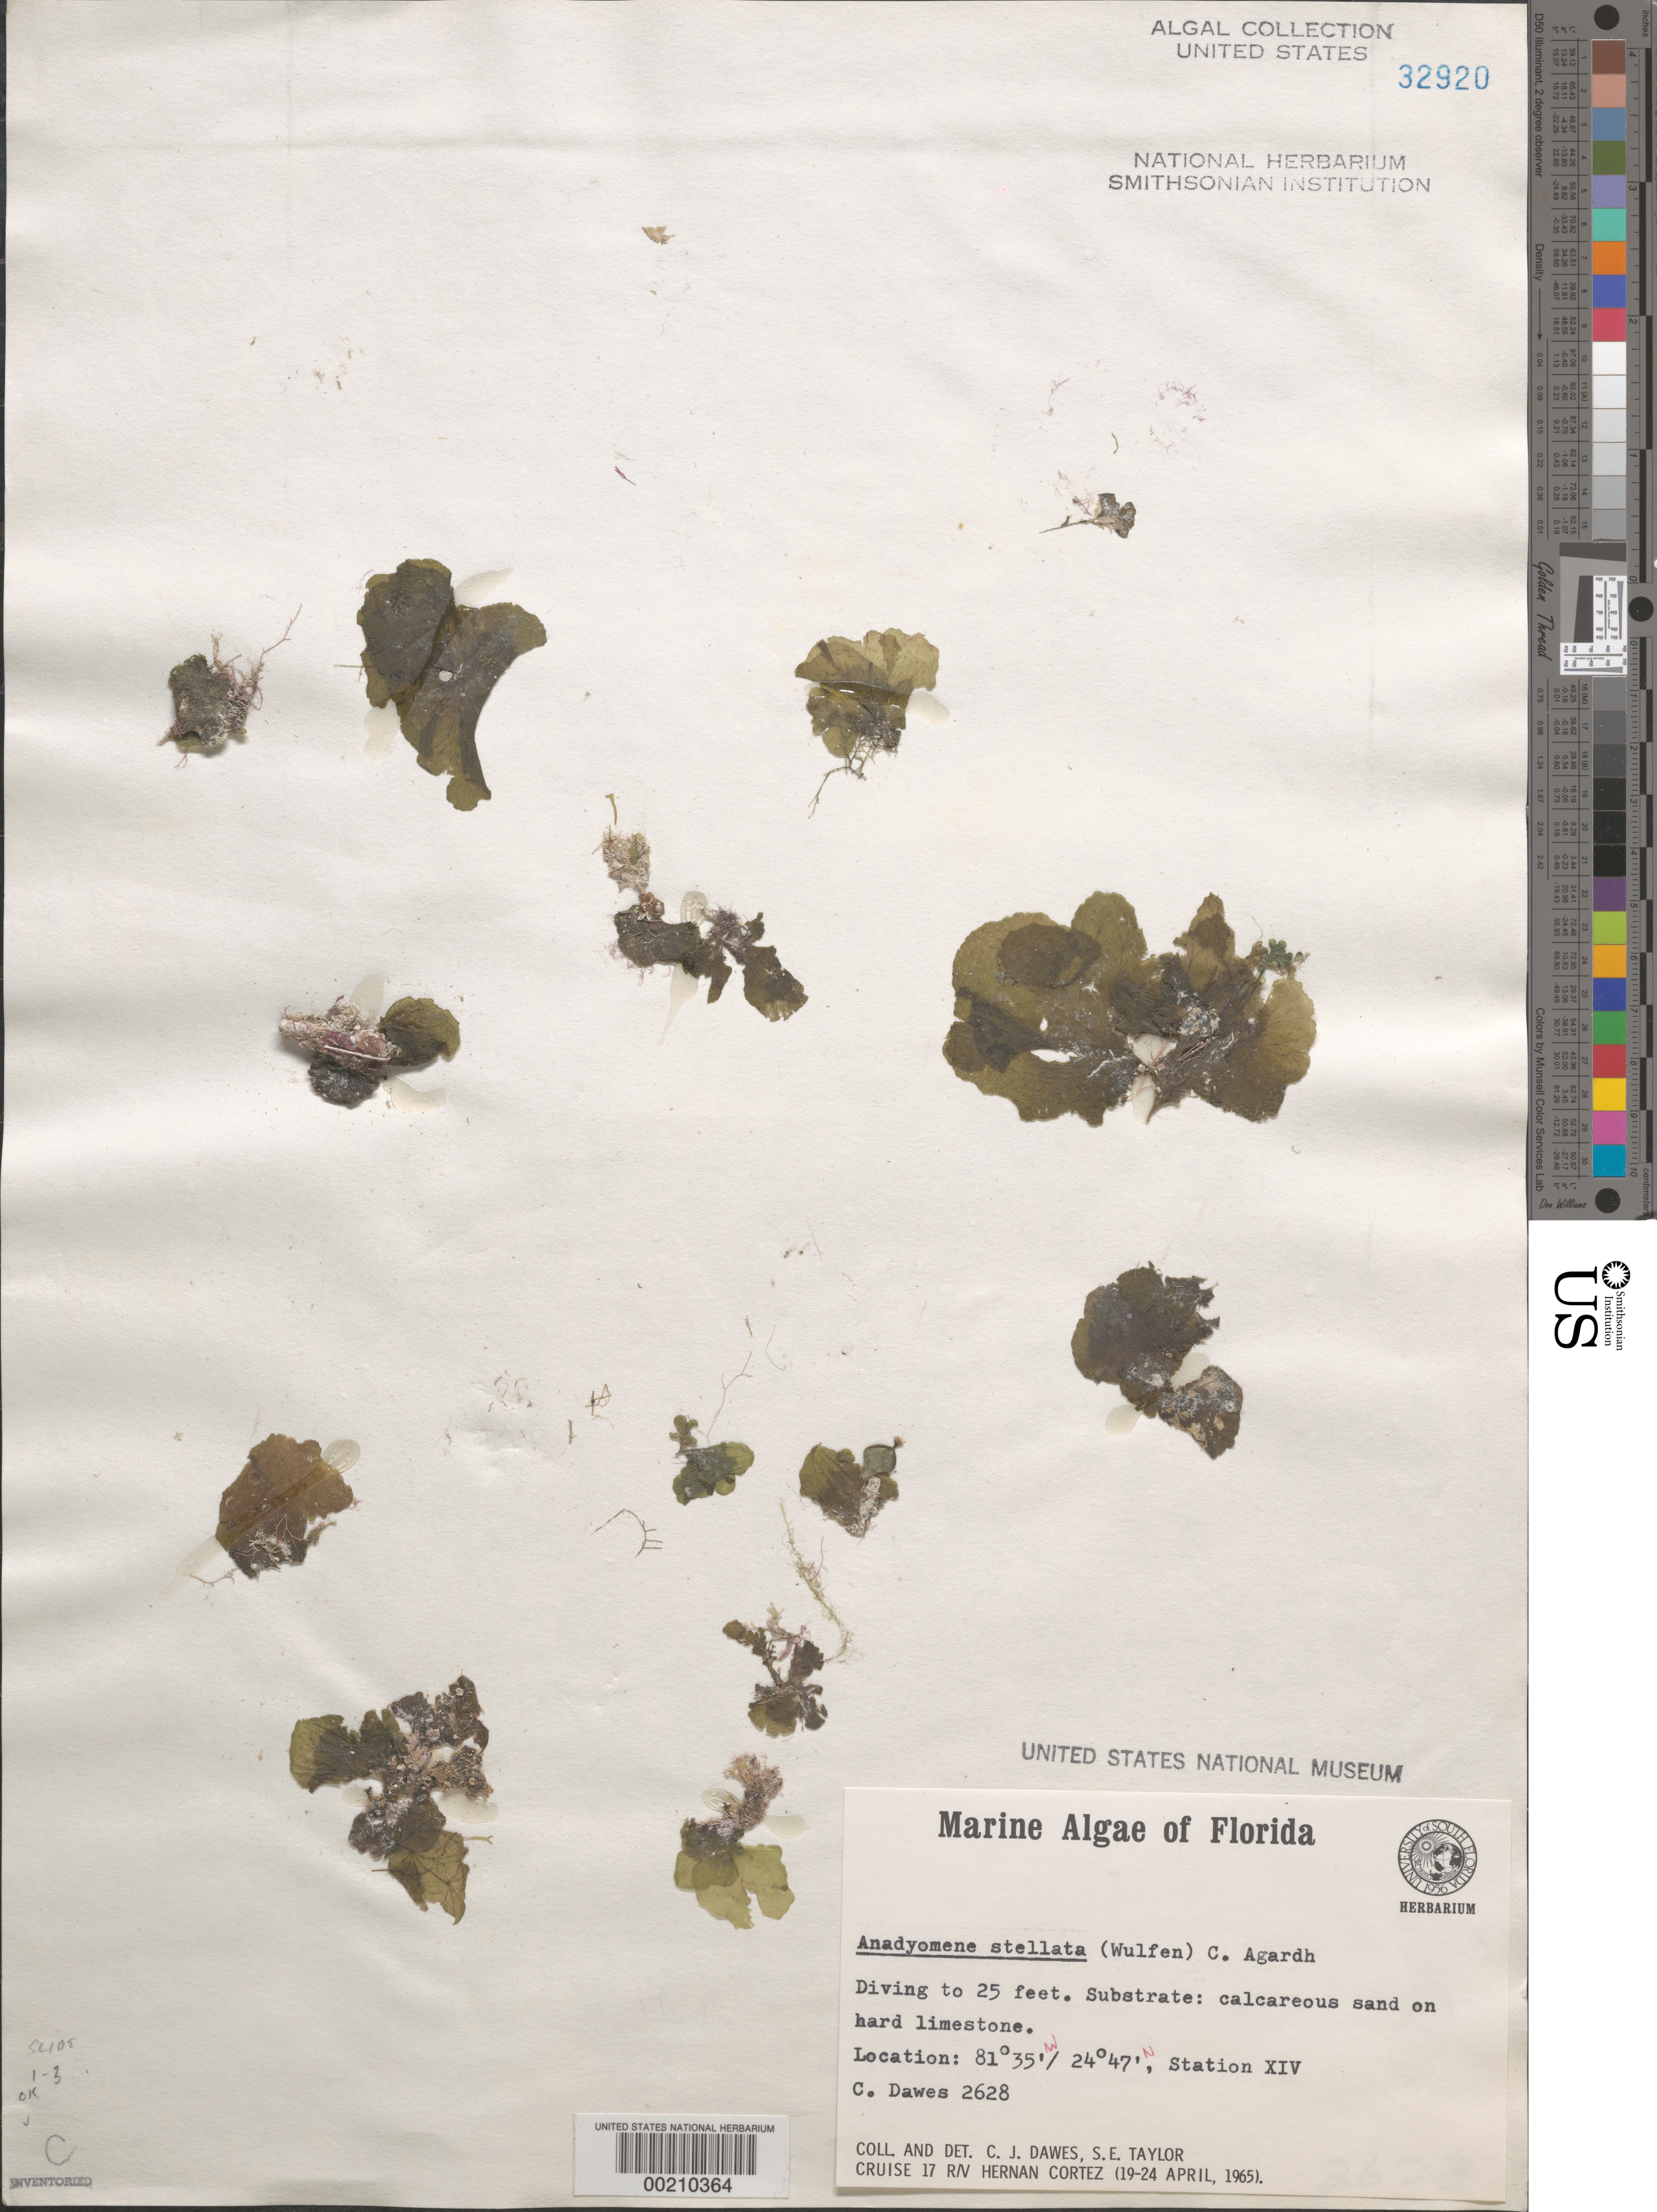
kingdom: Plantae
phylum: Chlorophyta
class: Ulvophyceae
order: Cladophorales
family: Anadyomenaceae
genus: Anadyomene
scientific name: Anadyomene stellata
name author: (Wulfen) C. Agardh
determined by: Dawes, C. J.; Earle, S. A.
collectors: C. Dawes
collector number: Cjd 2628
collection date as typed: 19 Apr 1965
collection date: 1965-04-19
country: United States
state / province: Florida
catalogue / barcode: US 32920